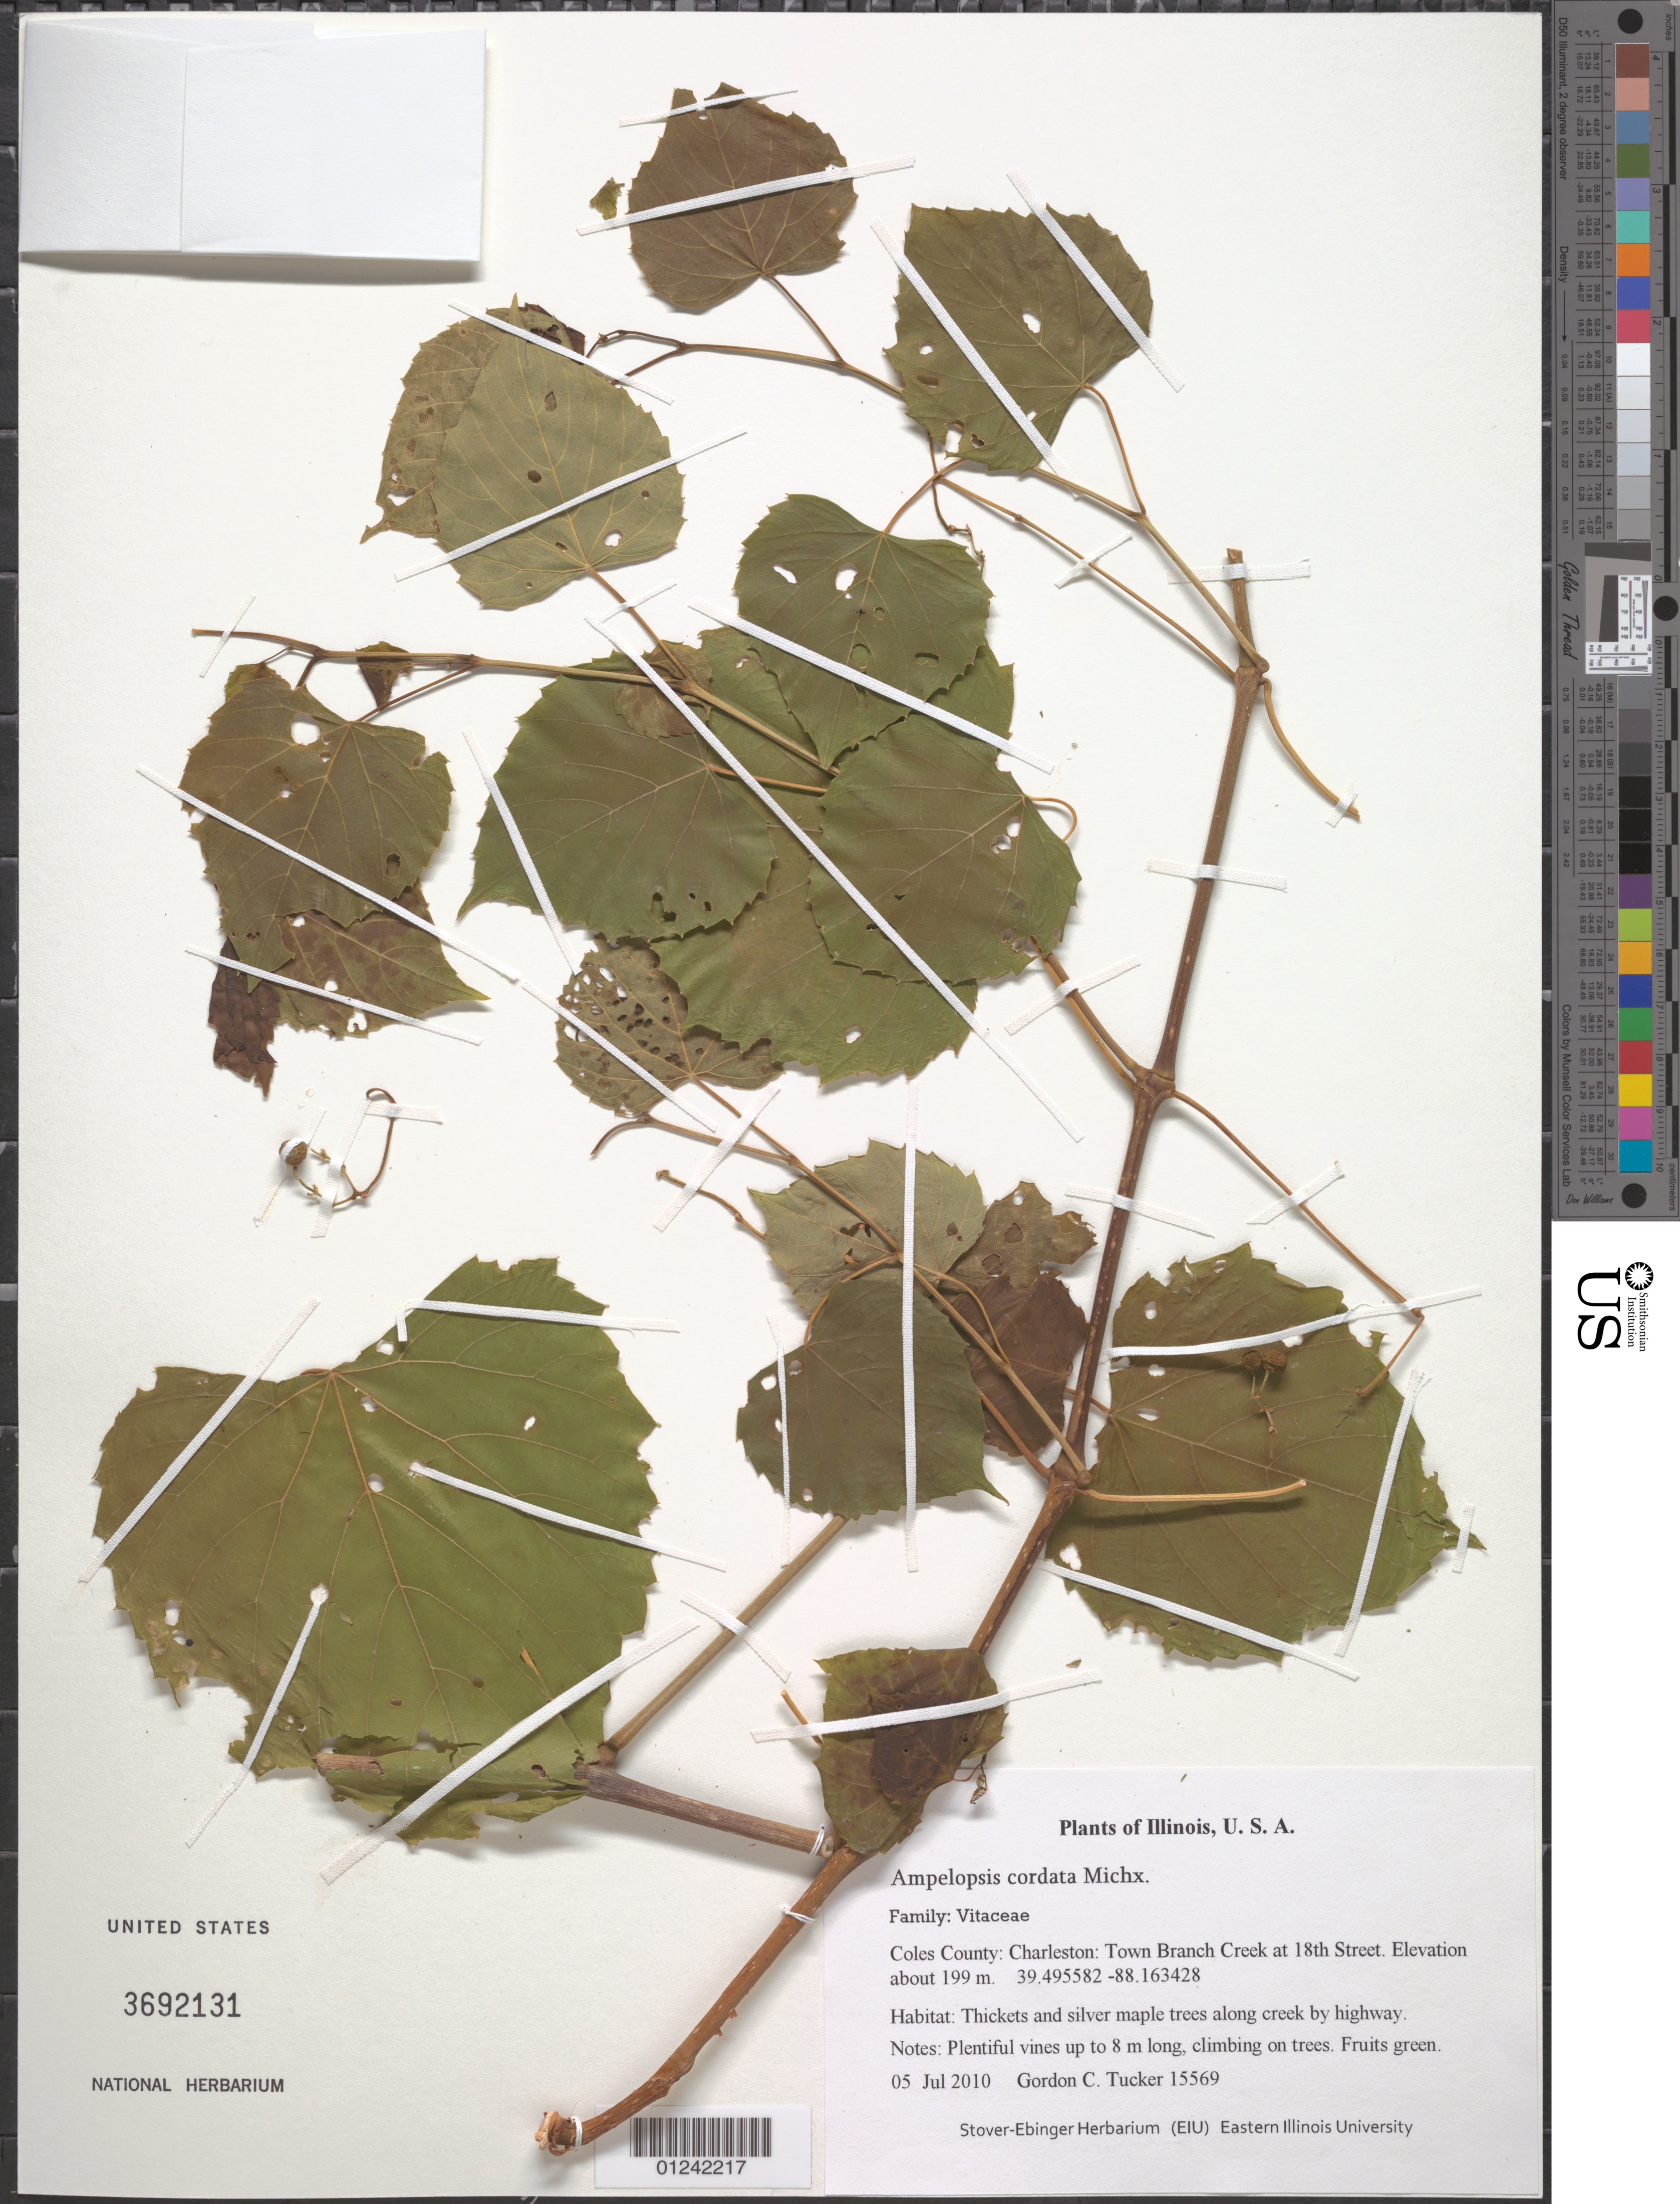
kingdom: Plantae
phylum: Tracheophyta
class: Magnoliopsida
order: Vitales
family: Vitaceae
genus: Ampelopsis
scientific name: Ampelopsis cordata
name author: Michx.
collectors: G. C. Tucker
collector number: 15569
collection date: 2010-07-05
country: United States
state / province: Illinois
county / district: Coles County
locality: Town Branch Creek at 18th st.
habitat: Thickets and silver maple trees along creek by highway.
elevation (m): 199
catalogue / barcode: US 3692131